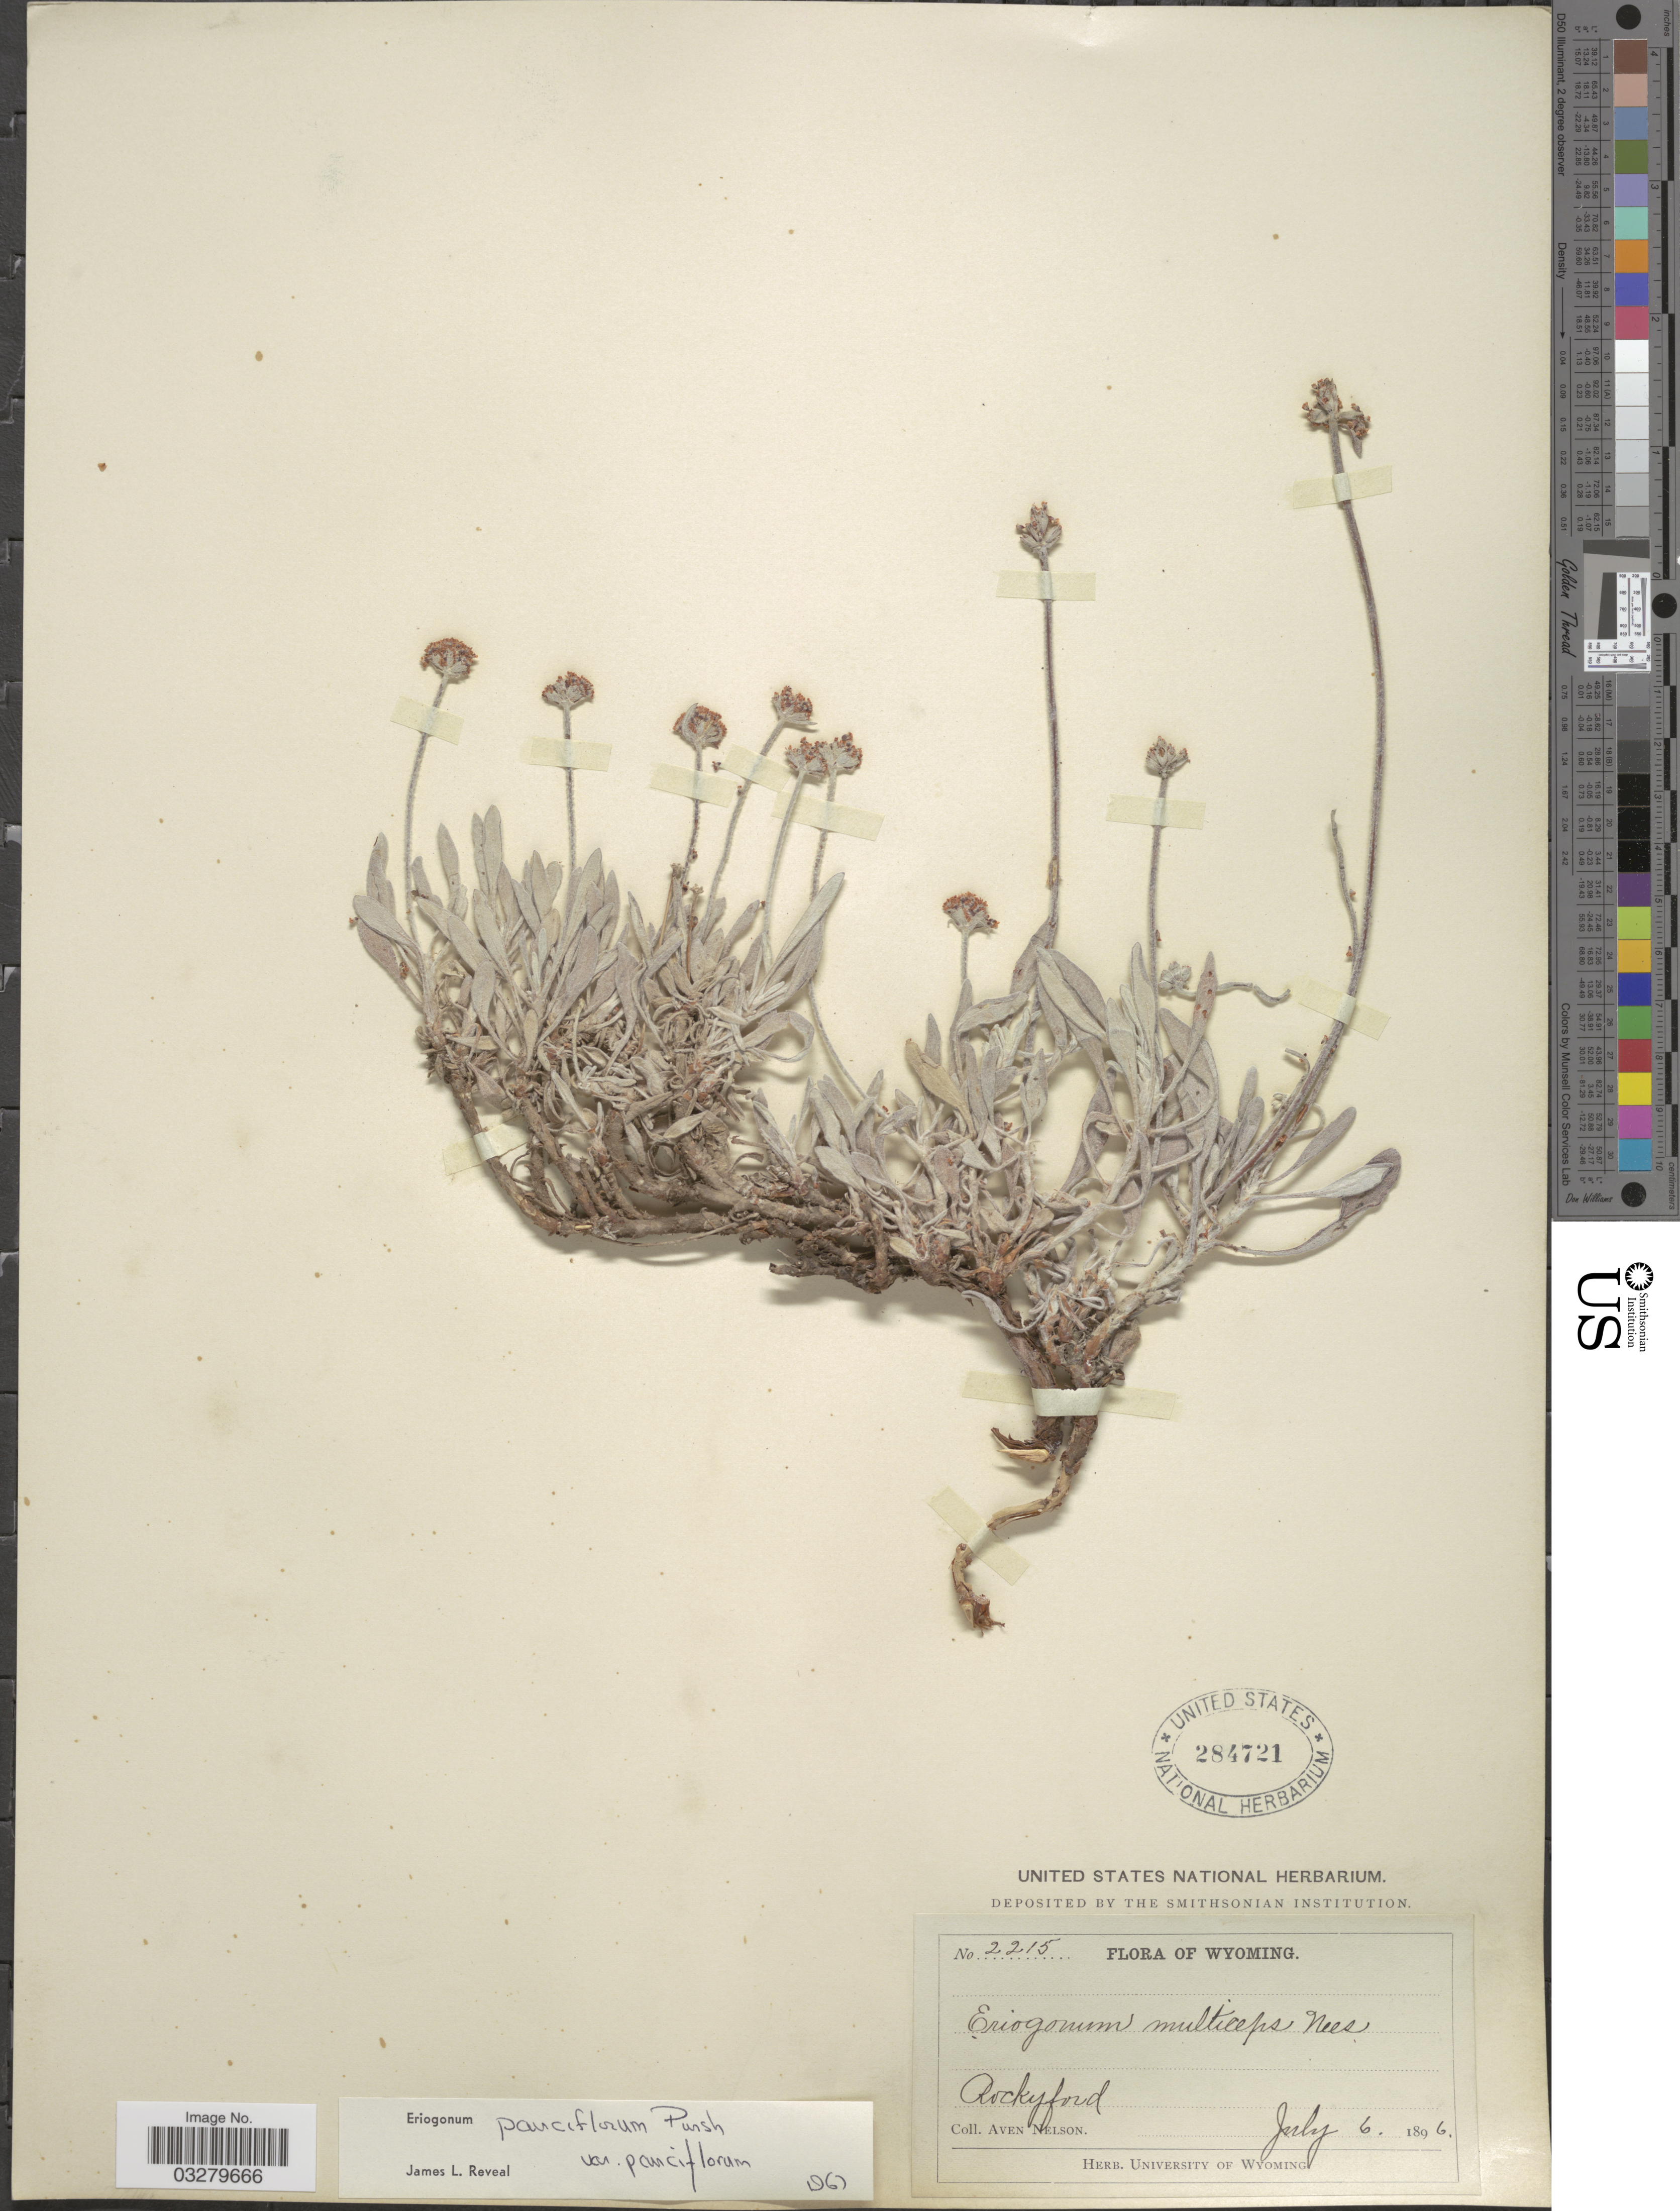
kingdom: Plantae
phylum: Tracheophyta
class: Magnoliopsida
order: Caryophyllales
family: Polygonaceae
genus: Eriogonum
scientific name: Eriogonum pauciflorum var. pauciflorum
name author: Pursh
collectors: A. Nelson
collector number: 2215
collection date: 1896-07-06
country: United States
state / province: Wyoming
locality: Rockyford.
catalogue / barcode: US 284721